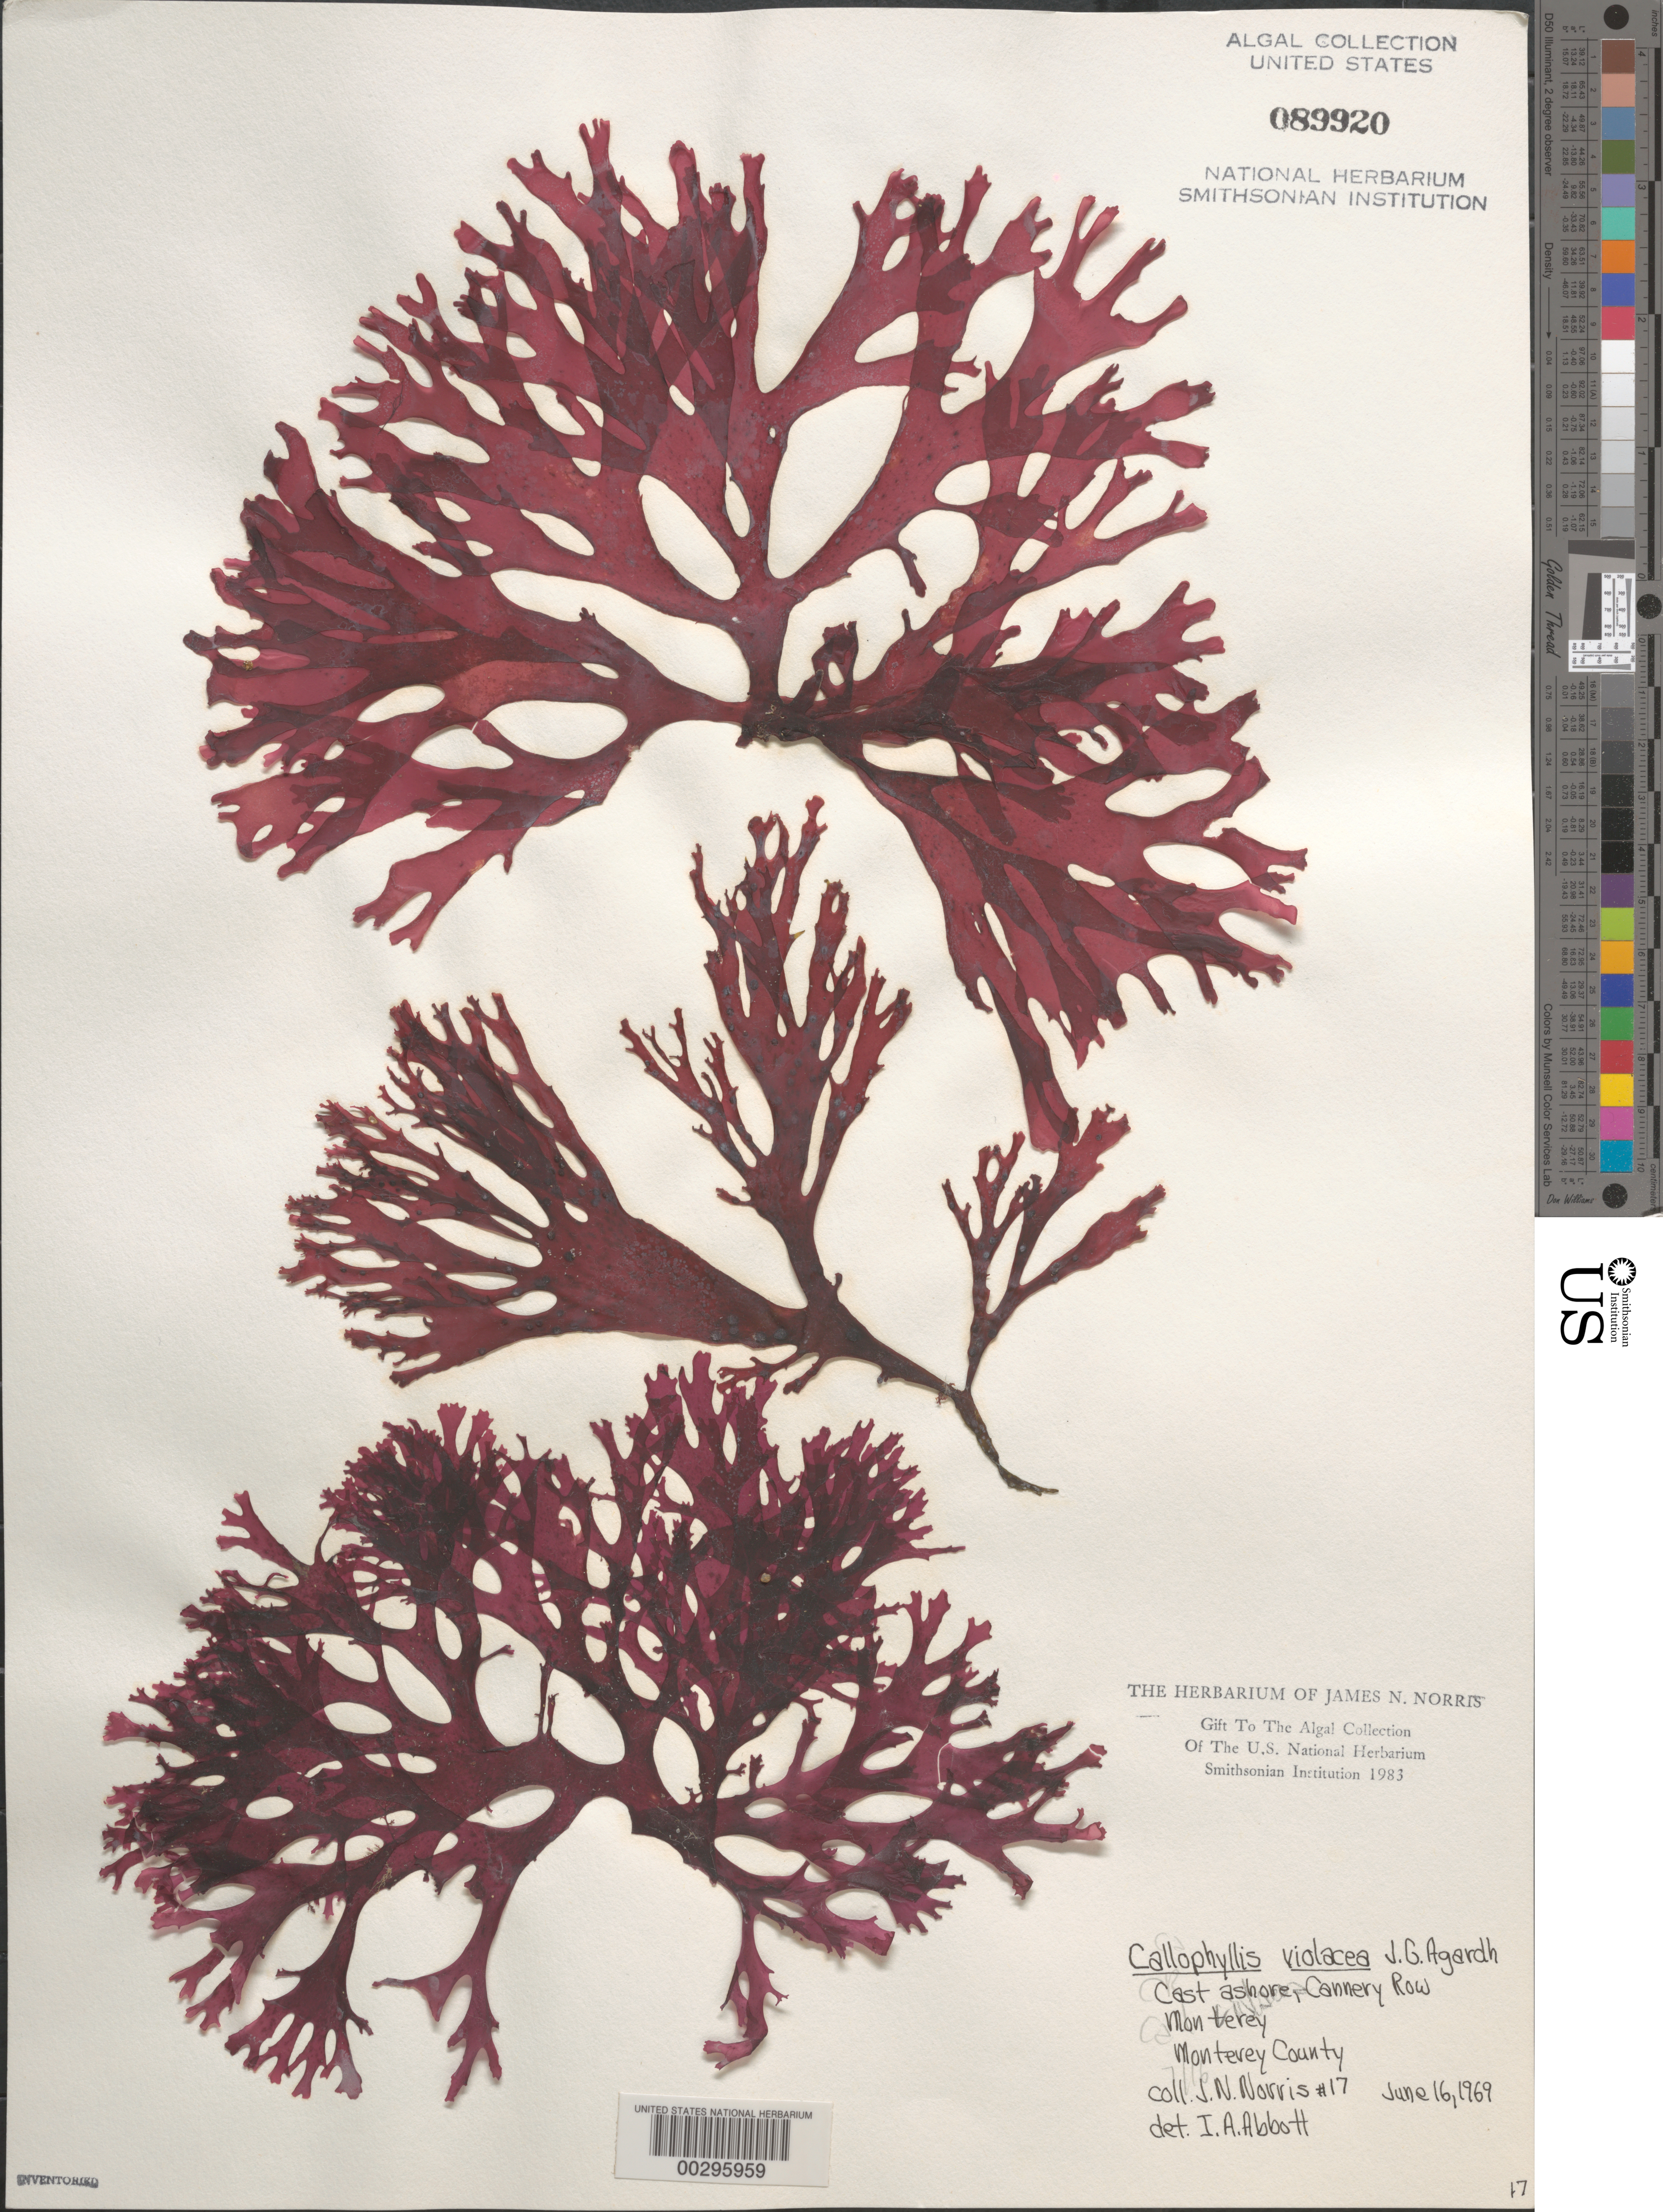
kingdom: Plantae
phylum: Rhodophyta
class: Florideophyceae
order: Gigartinales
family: Kallymeniaceae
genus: Callophyllis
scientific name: Callophyllis violacea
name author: J. Agardh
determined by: Abbott, Isabella A.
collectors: J. N. Norris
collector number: JN-17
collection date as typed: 16 Jun 1969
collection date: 1969-06-16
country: United States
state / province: California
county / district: Monterey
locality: Cannery Row, Monterey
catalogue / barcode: US 89920